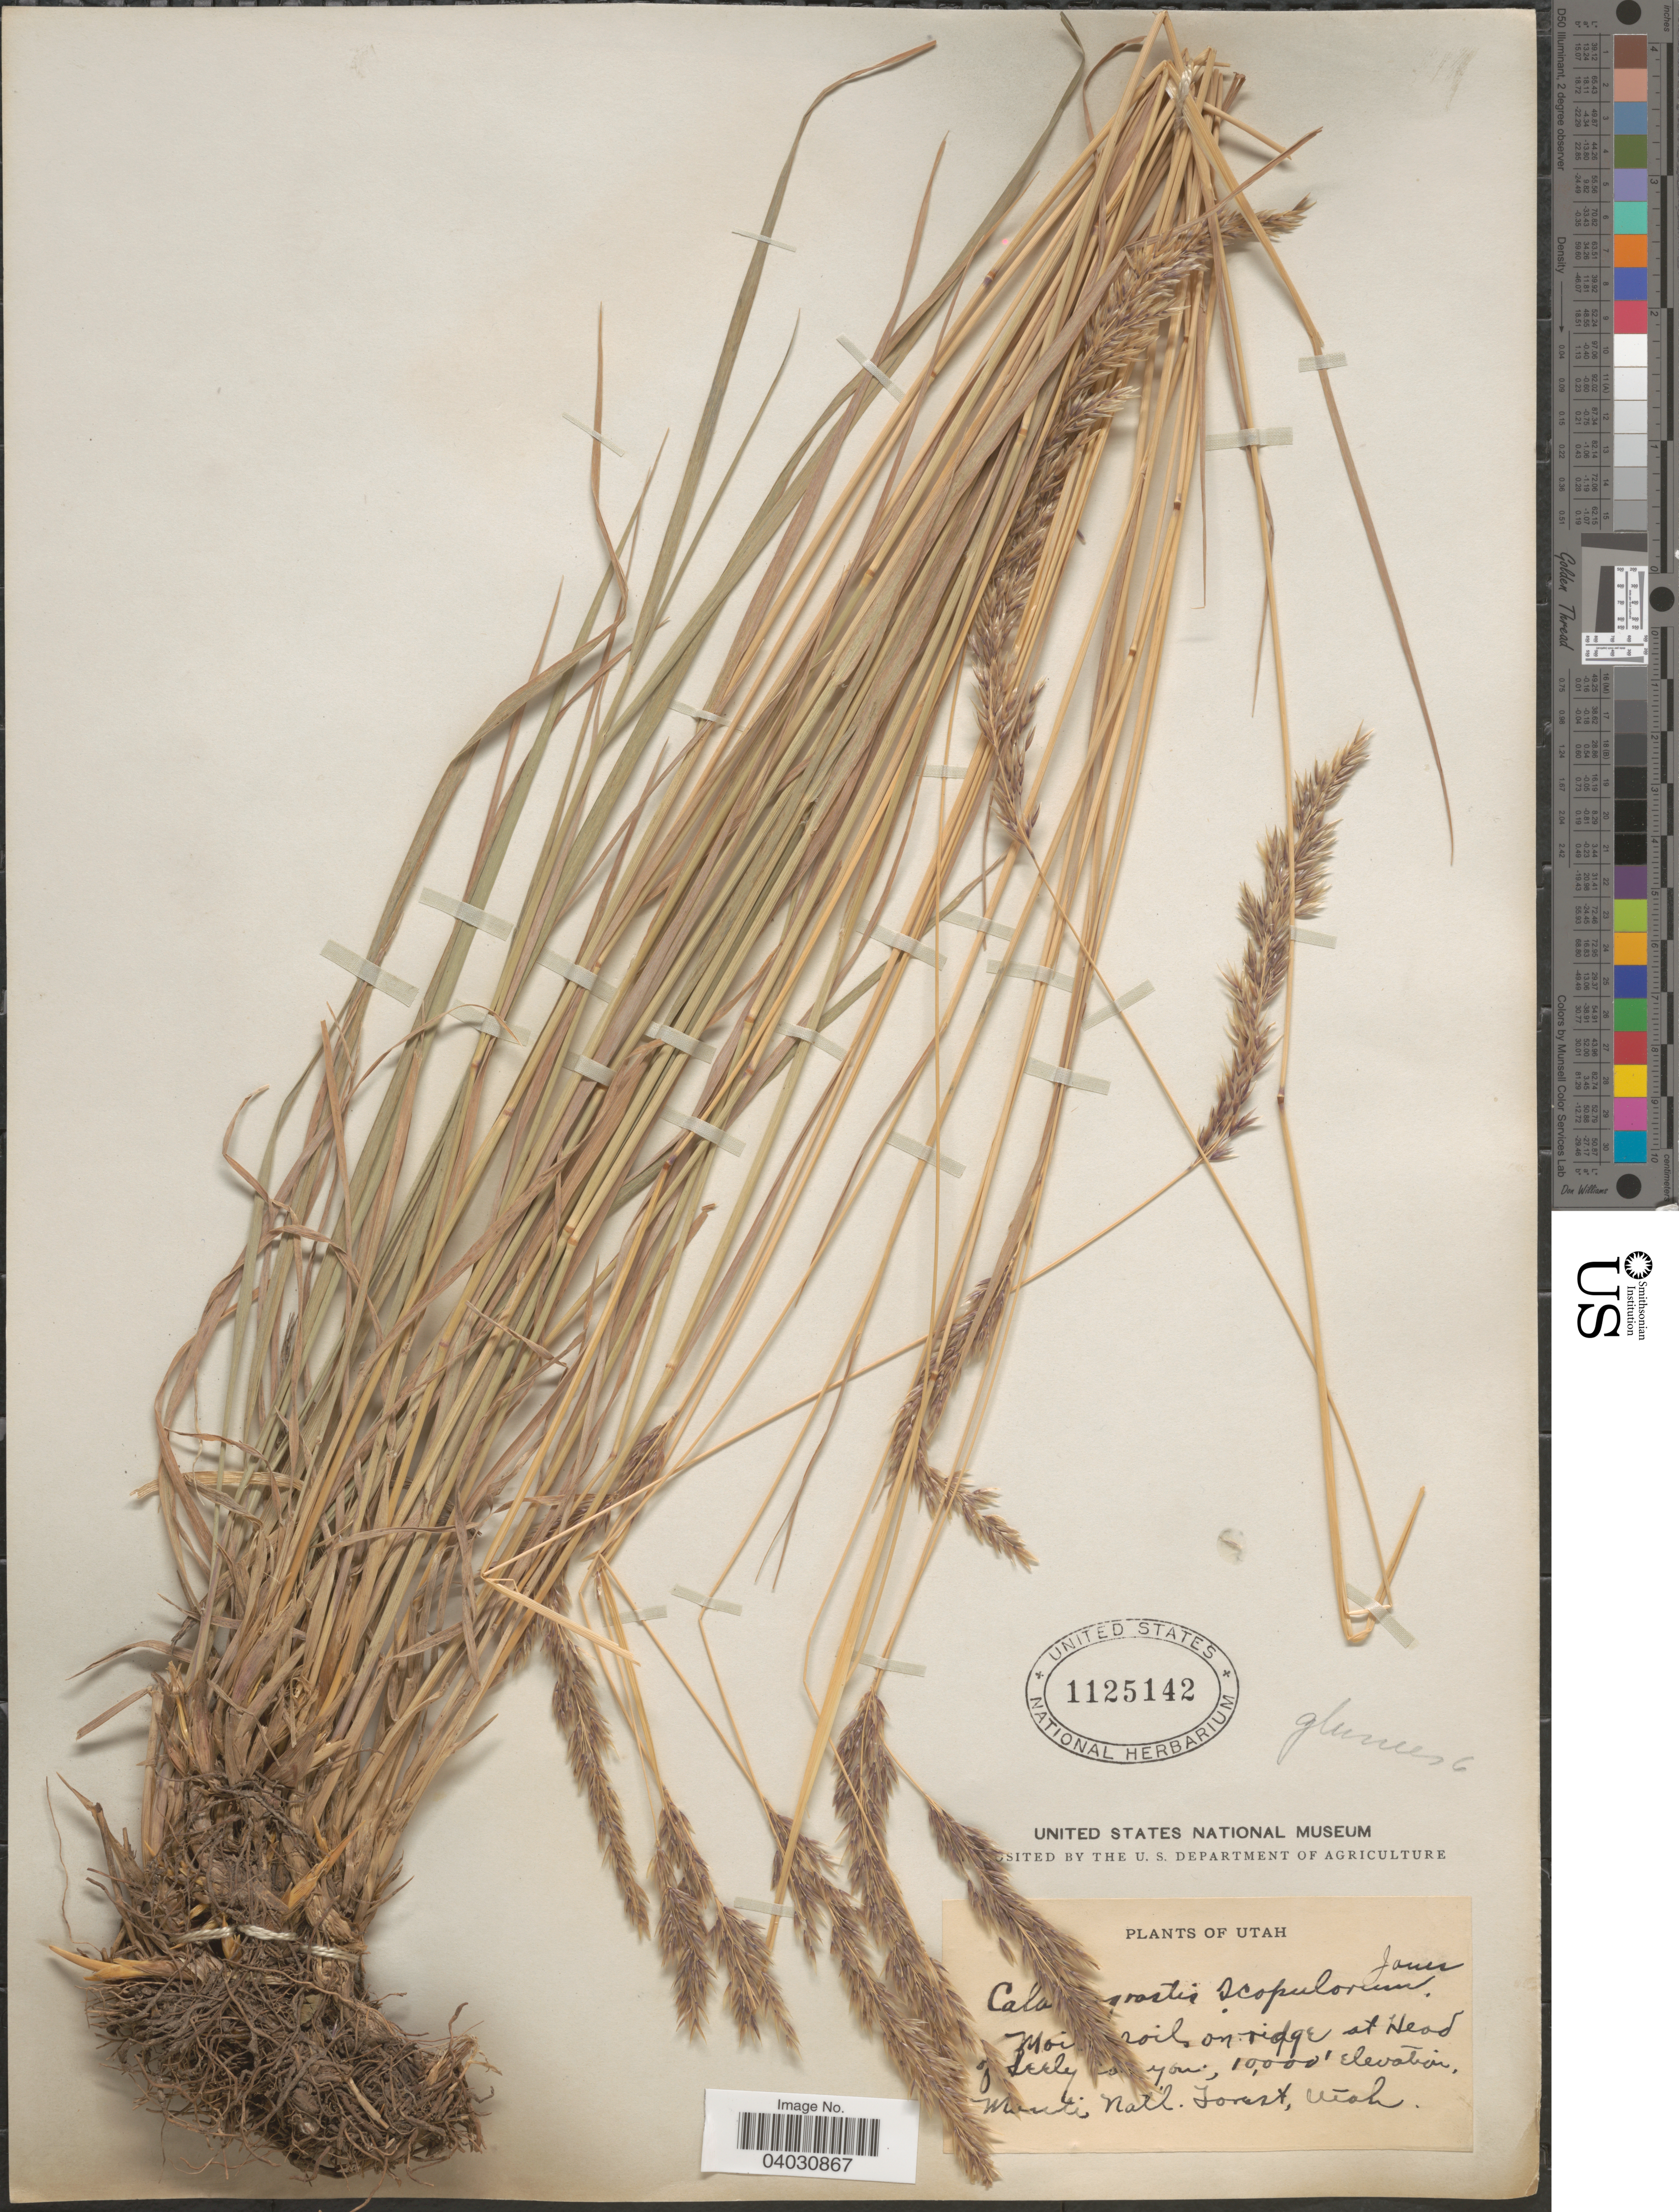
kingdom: Plantae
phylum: Tracheophyta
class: Liliopsida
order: Poales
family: Poaceae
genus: Calamagrostis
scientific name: Calamagrostis scopulorum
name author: M.E. Jones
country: United States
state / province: Utah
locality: Moist soil on ridge at Head of Seeley Canyon, Manti Natl. Forest.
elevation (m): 3048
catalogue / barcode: US 1125142